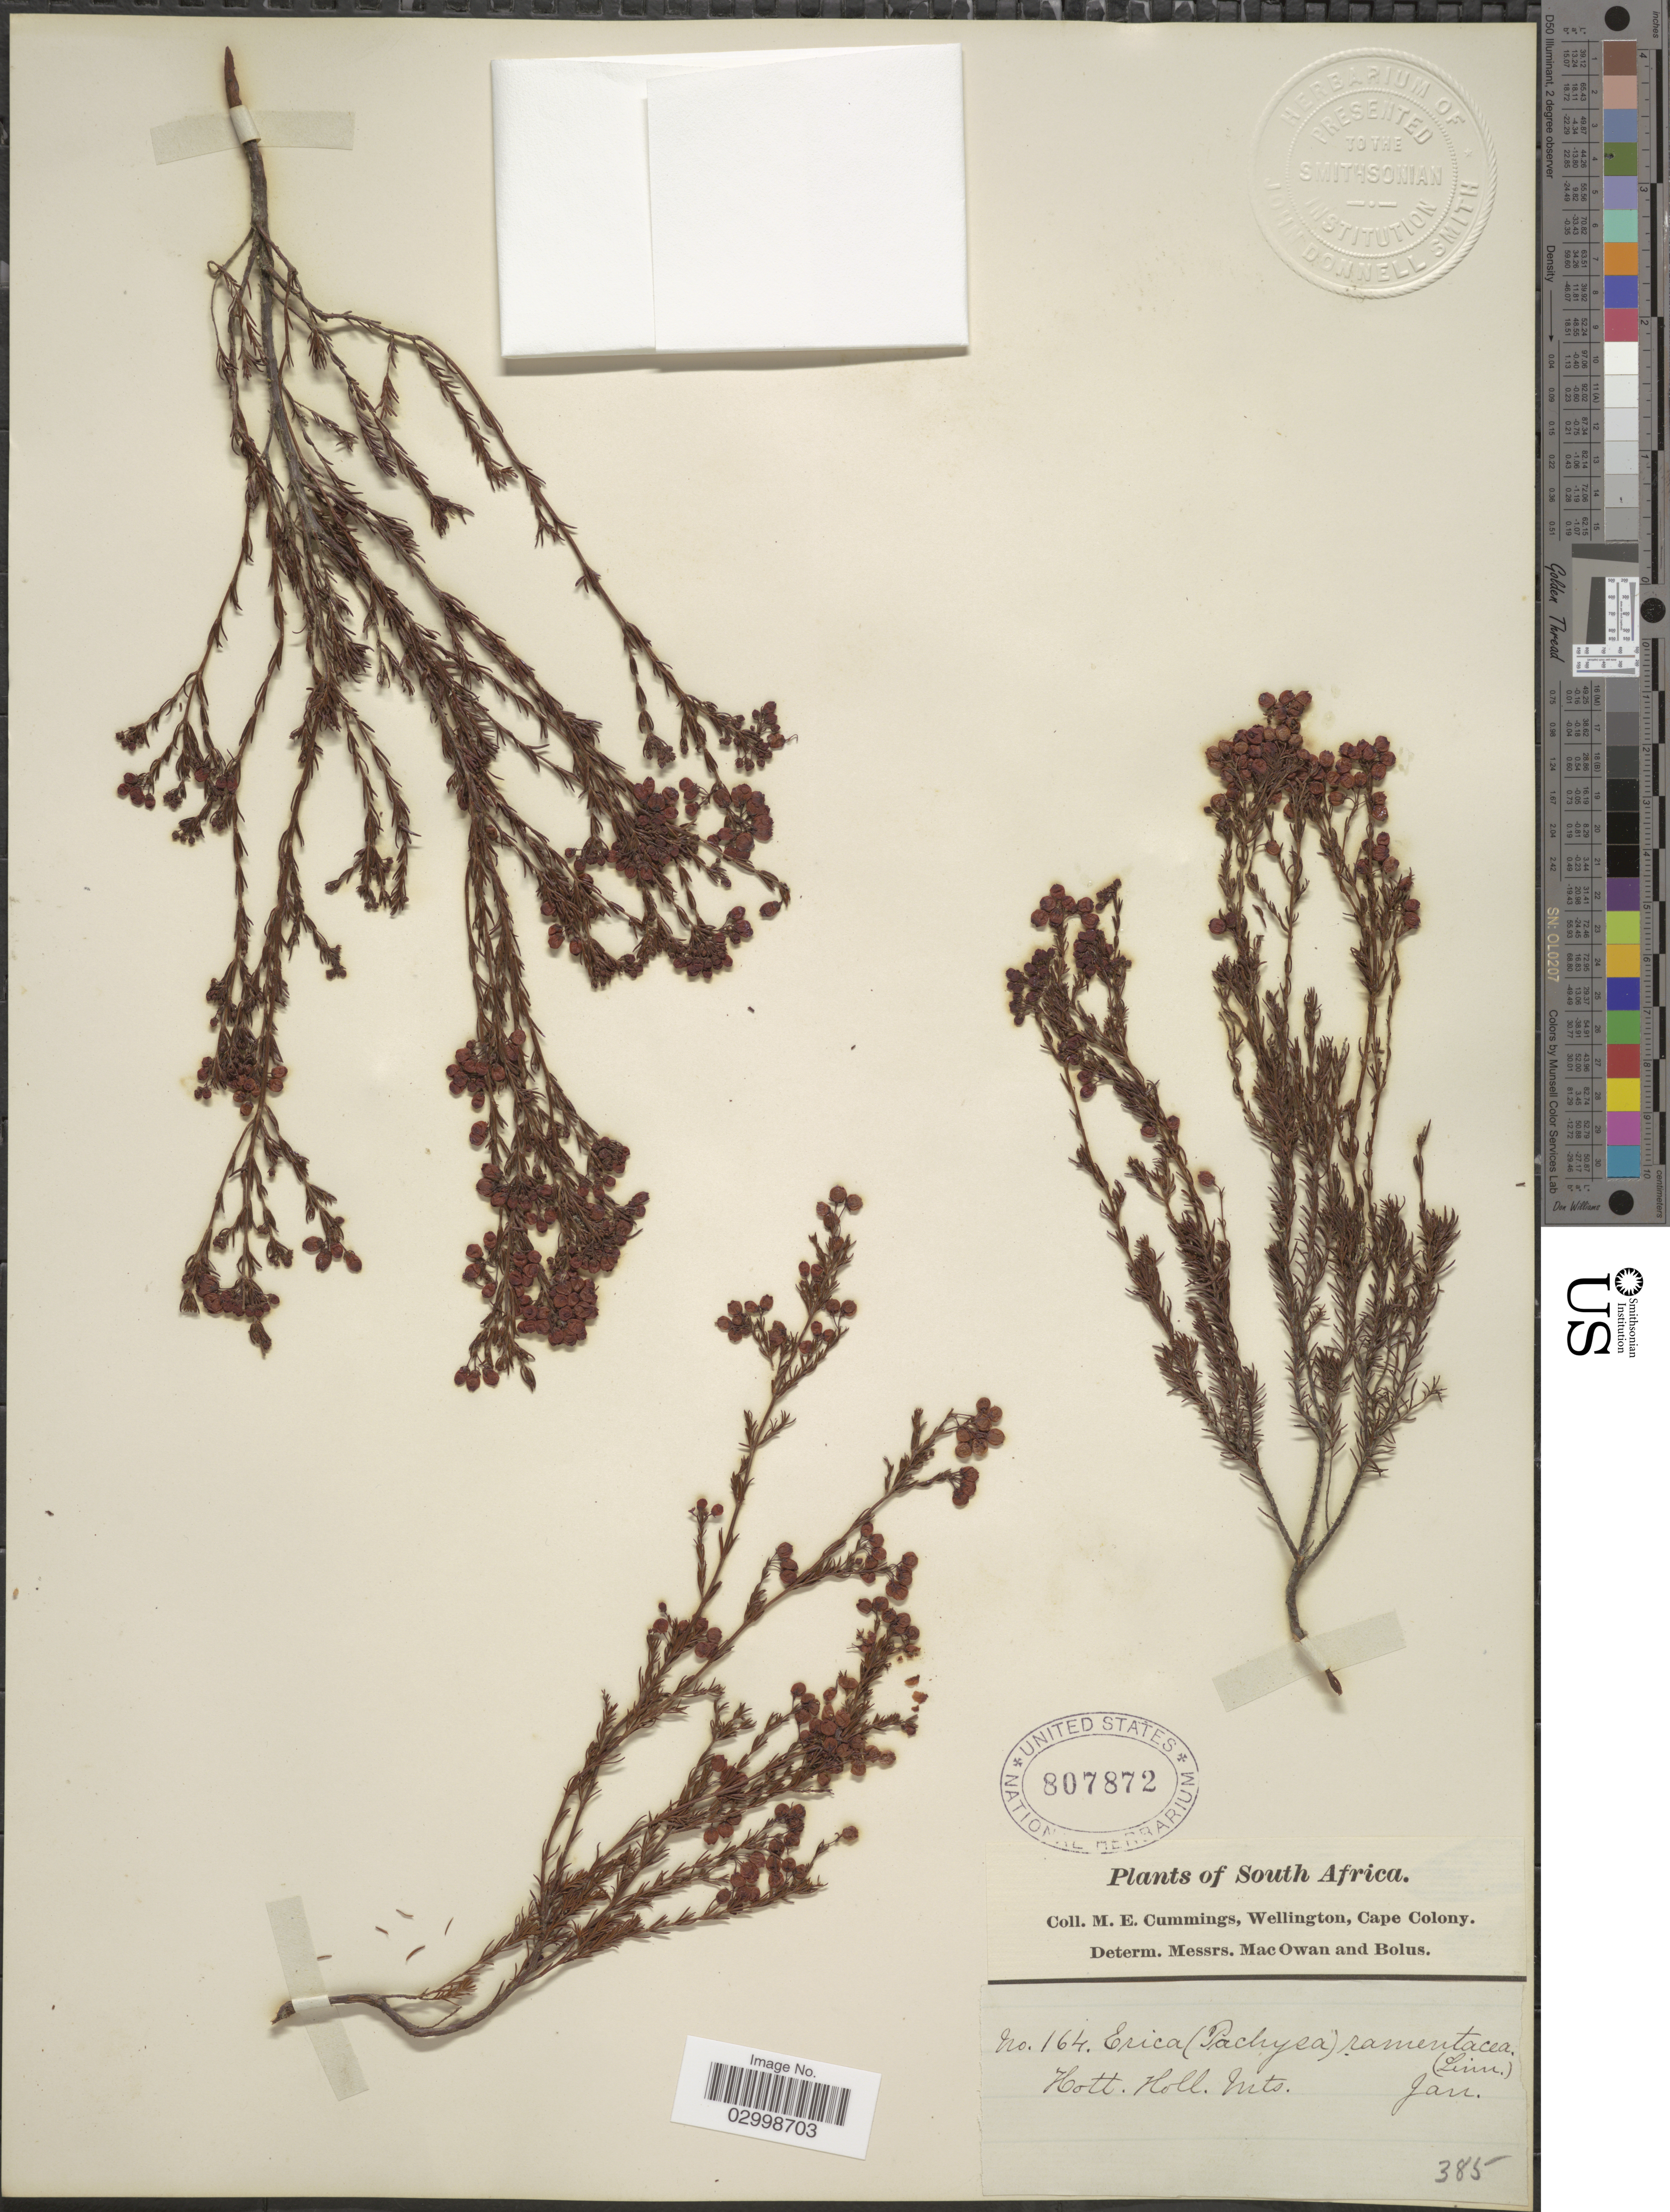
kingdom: Plantae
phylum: Tracheophyta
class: Magnoliopsida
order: Ericales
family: Ericaceae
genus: Erica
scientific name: Erica ramentacea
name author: L.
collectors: M. E. Cummings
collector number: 164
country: South Africa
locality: Hott. Holl. Mts.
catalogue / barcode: US 807872